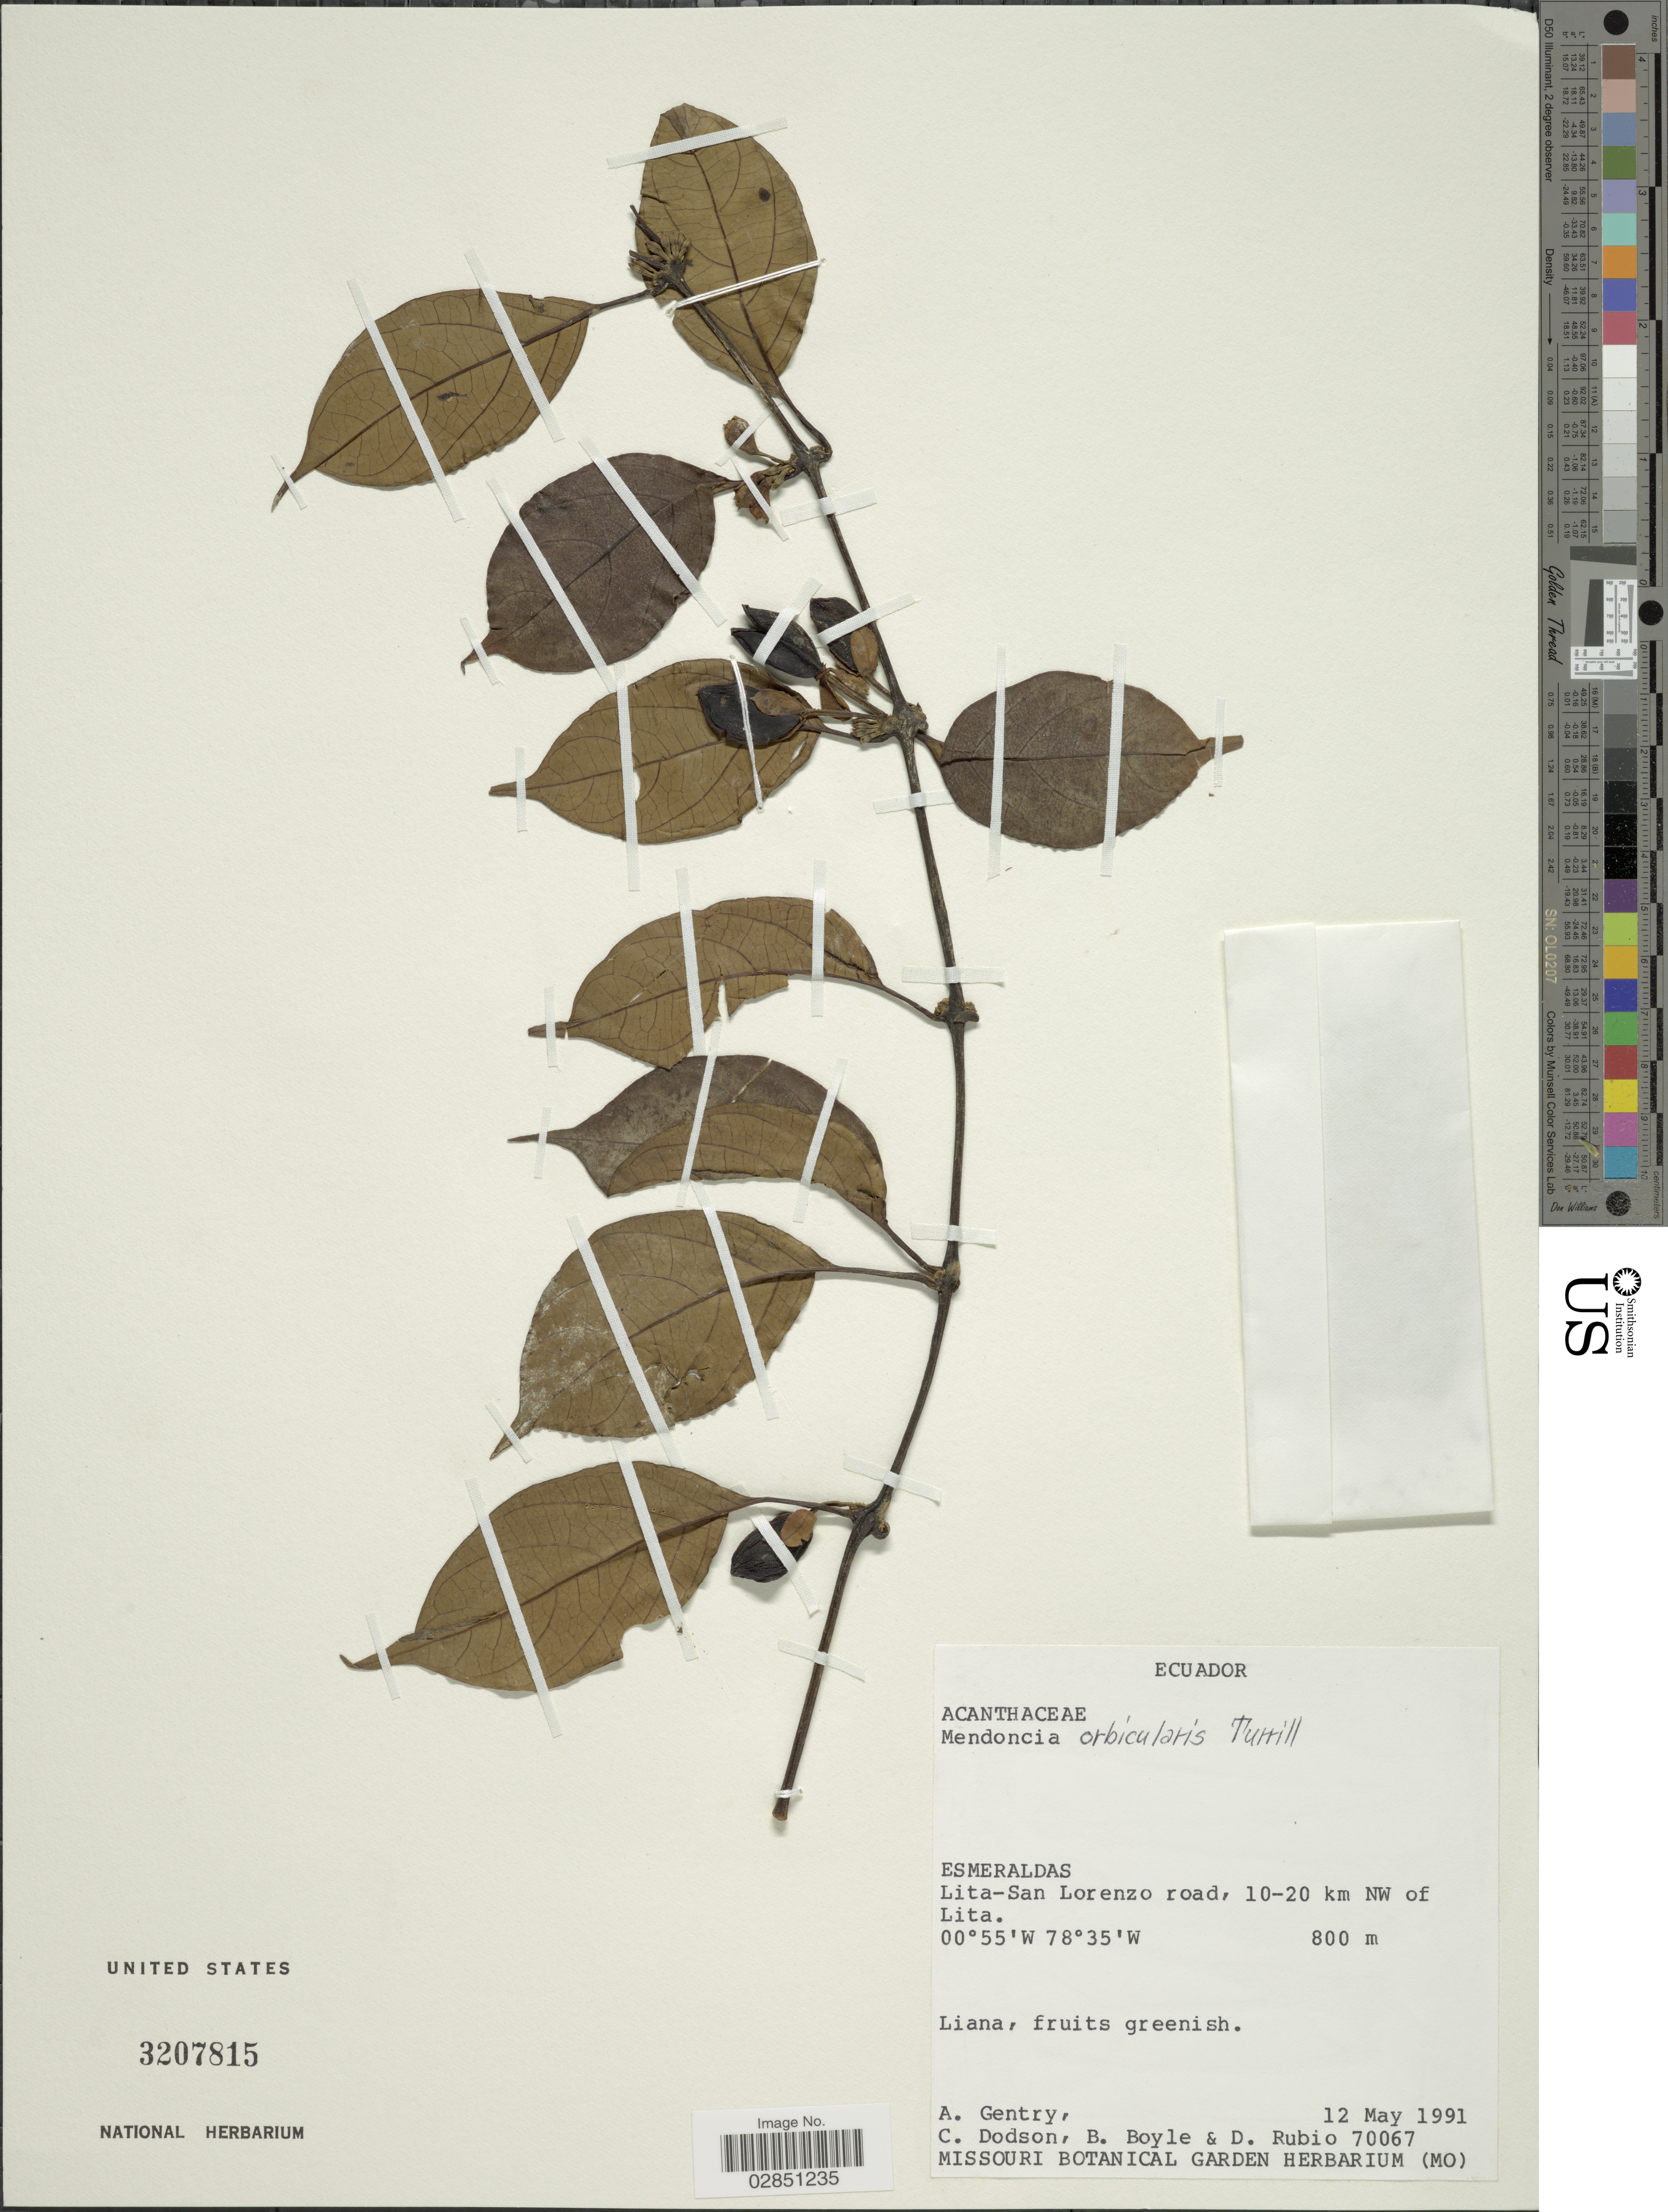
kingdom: Plantae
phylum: Tracheophyta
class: Magnoliopsida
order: Lamiales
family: Acanthaceae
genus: Mendoncia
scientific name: Mendoncia orbicularis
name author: Turrill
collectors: A. H. Gentry, C. Dodson, B. Boyle & D. Rubio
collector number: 70067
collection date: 1991-05-12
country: Ecuador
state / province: Esmeraldas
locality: Lita-San Lorenzo road, 10-20 km NW of Lita.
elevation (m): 800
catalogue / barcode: US 3207815